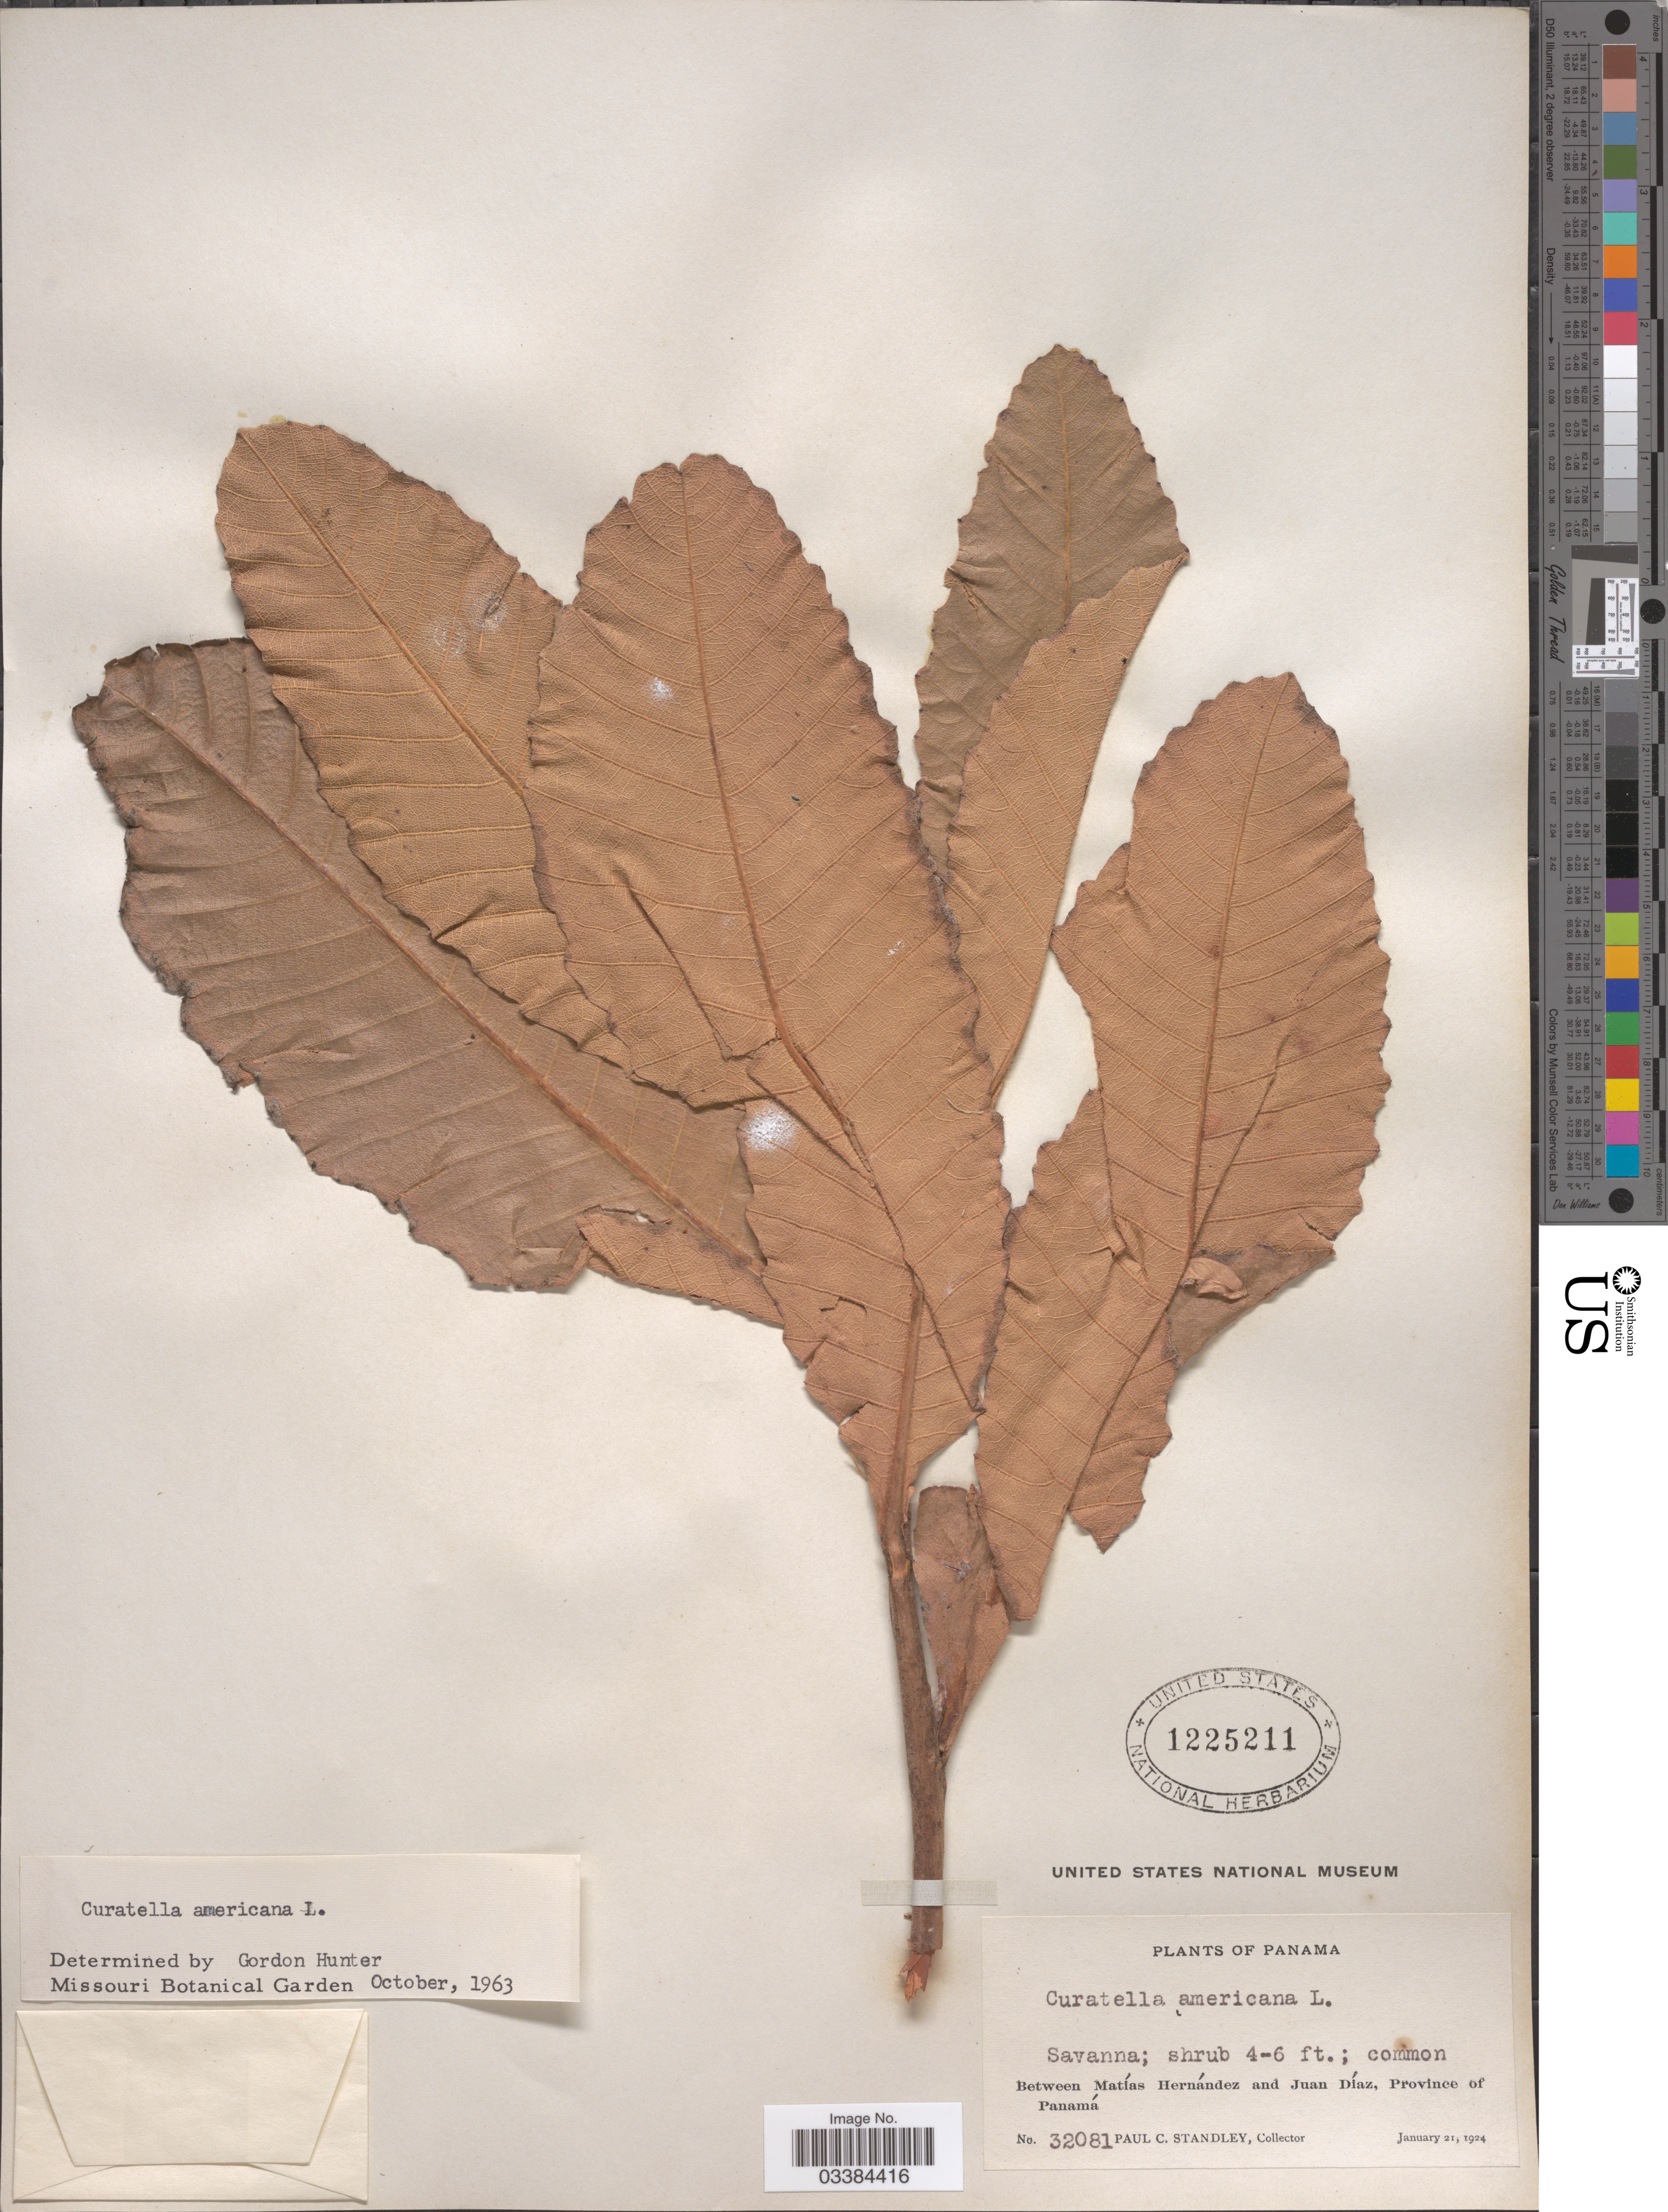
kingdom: Plantae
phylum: Tracheophyta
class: Magnoliopsida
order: Dilleniales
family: Dilleniaceae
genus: Curatella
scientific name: Curatella americana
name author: L.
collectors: P. C. Standley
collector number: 32081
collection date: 1924-01-21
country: Panama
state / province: Panamá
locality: Between Matías Hernández and Juan Díaz.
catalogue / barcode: US 1225211